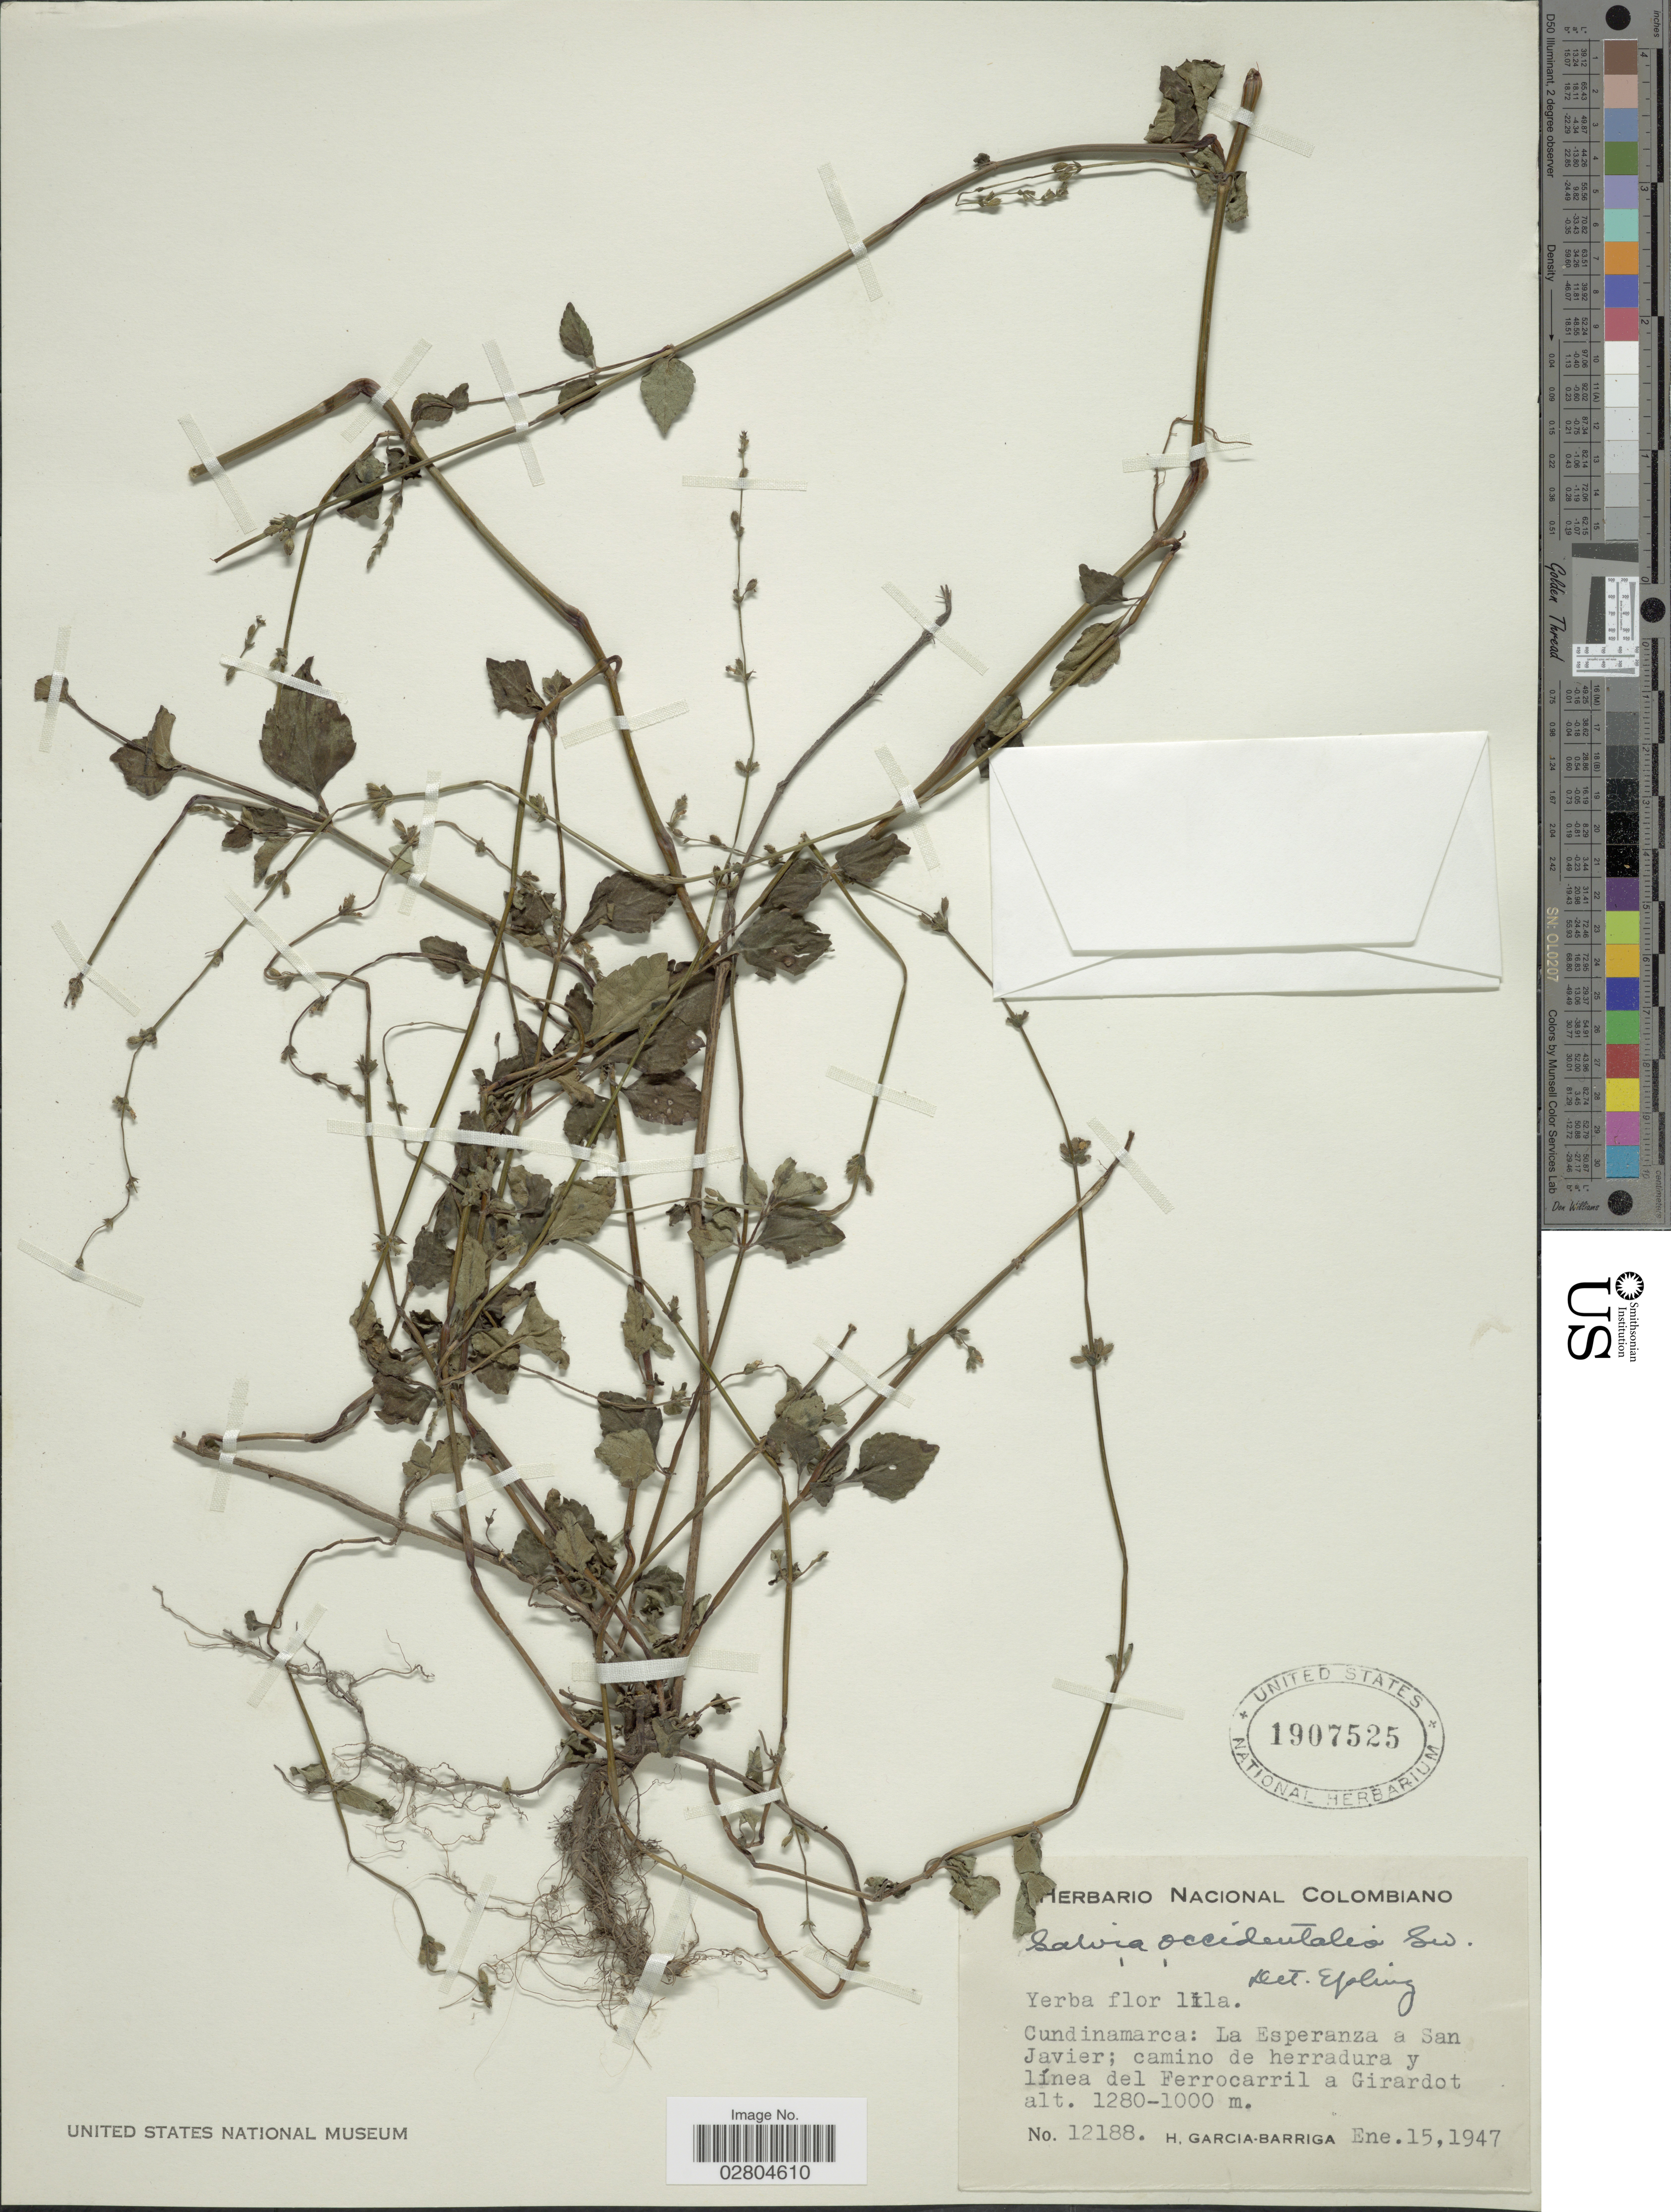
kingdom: Plantae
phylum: Tracheophyta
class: Magnoliopsida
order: Lamiales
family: Lamiaceae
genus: Salvia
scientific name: Salvia occidentalis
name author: Sw.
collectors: H. García Barriga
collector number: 12188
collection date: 1947-01-15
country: Colombia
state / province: Cundinamarca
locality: La Esperanza a San Javier; camino de herradura y línea del Feerrocarril a Girardot.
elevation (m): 1000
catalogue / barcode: US 1907525